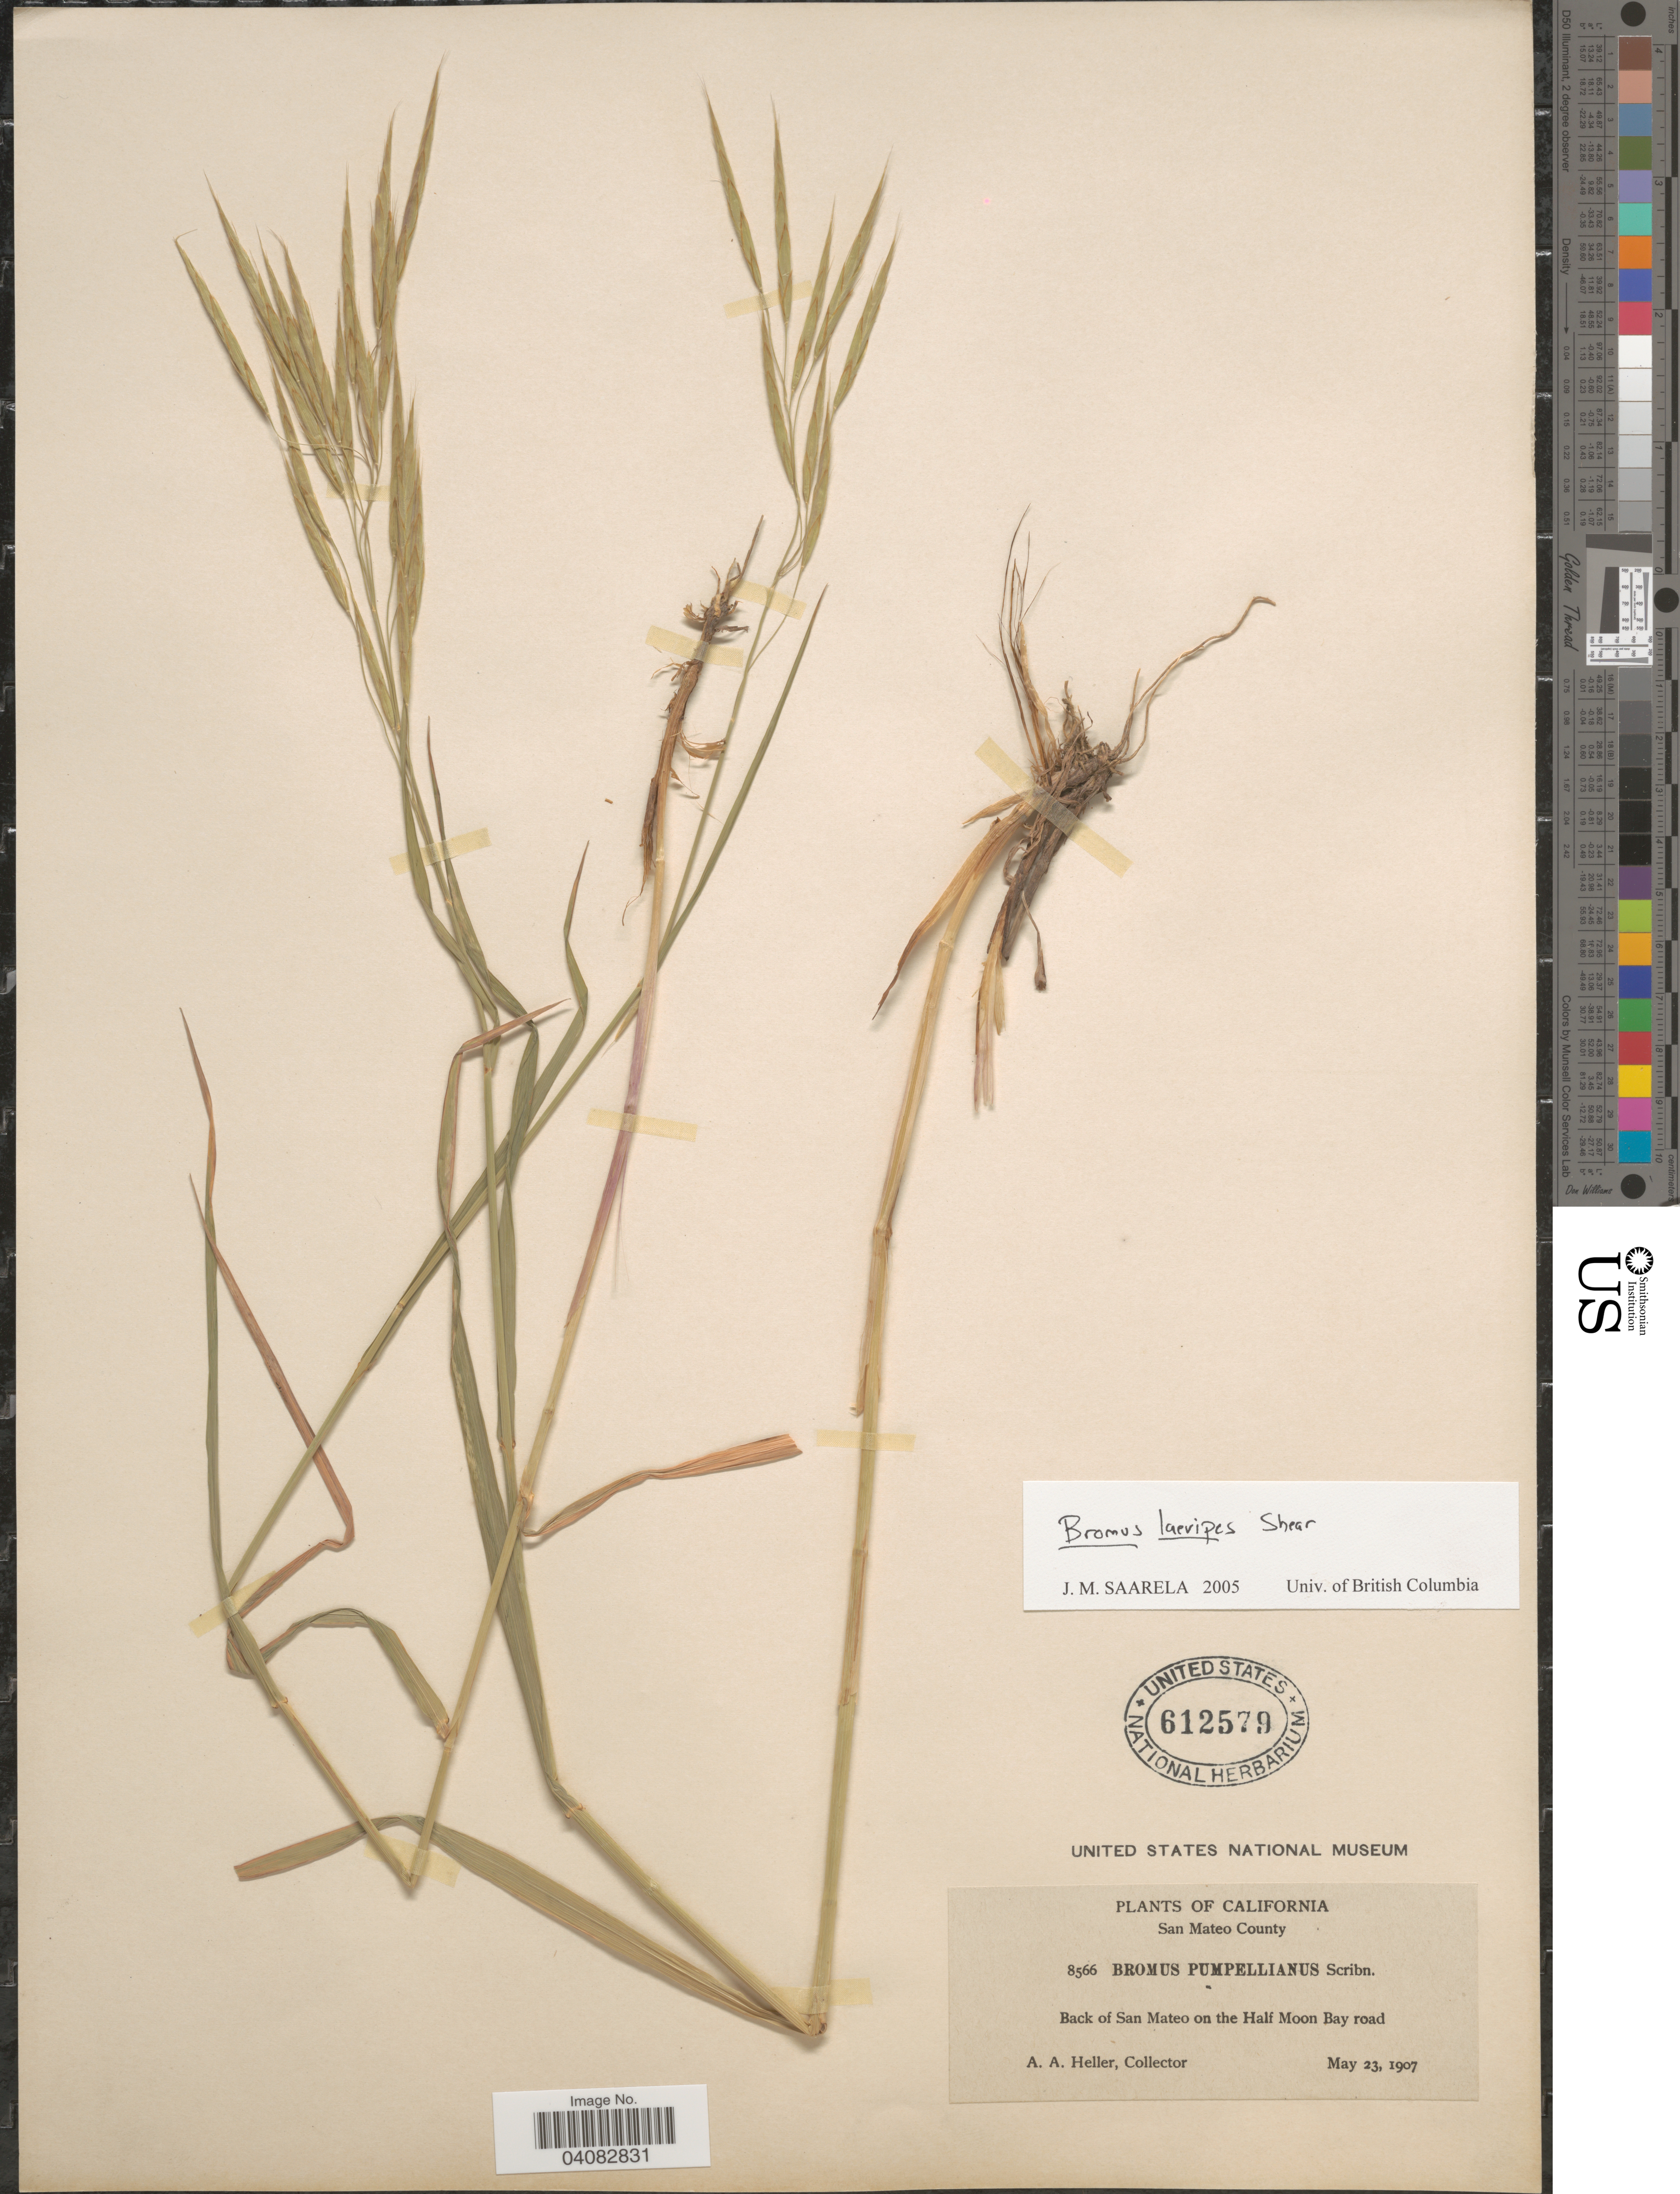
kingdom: Plantae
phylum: Tracheophyta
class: Liliopsida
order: Poales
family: Poaceae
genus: Bromus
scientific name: Bromus laevipes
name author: Shear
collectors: A. A. Heller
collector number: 8566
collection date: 1907-05-23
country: United States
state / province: California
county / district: San Mateo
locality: San Mateo County. Back of San Mateo on the Half Moon Bay road.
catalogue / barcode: US 612579